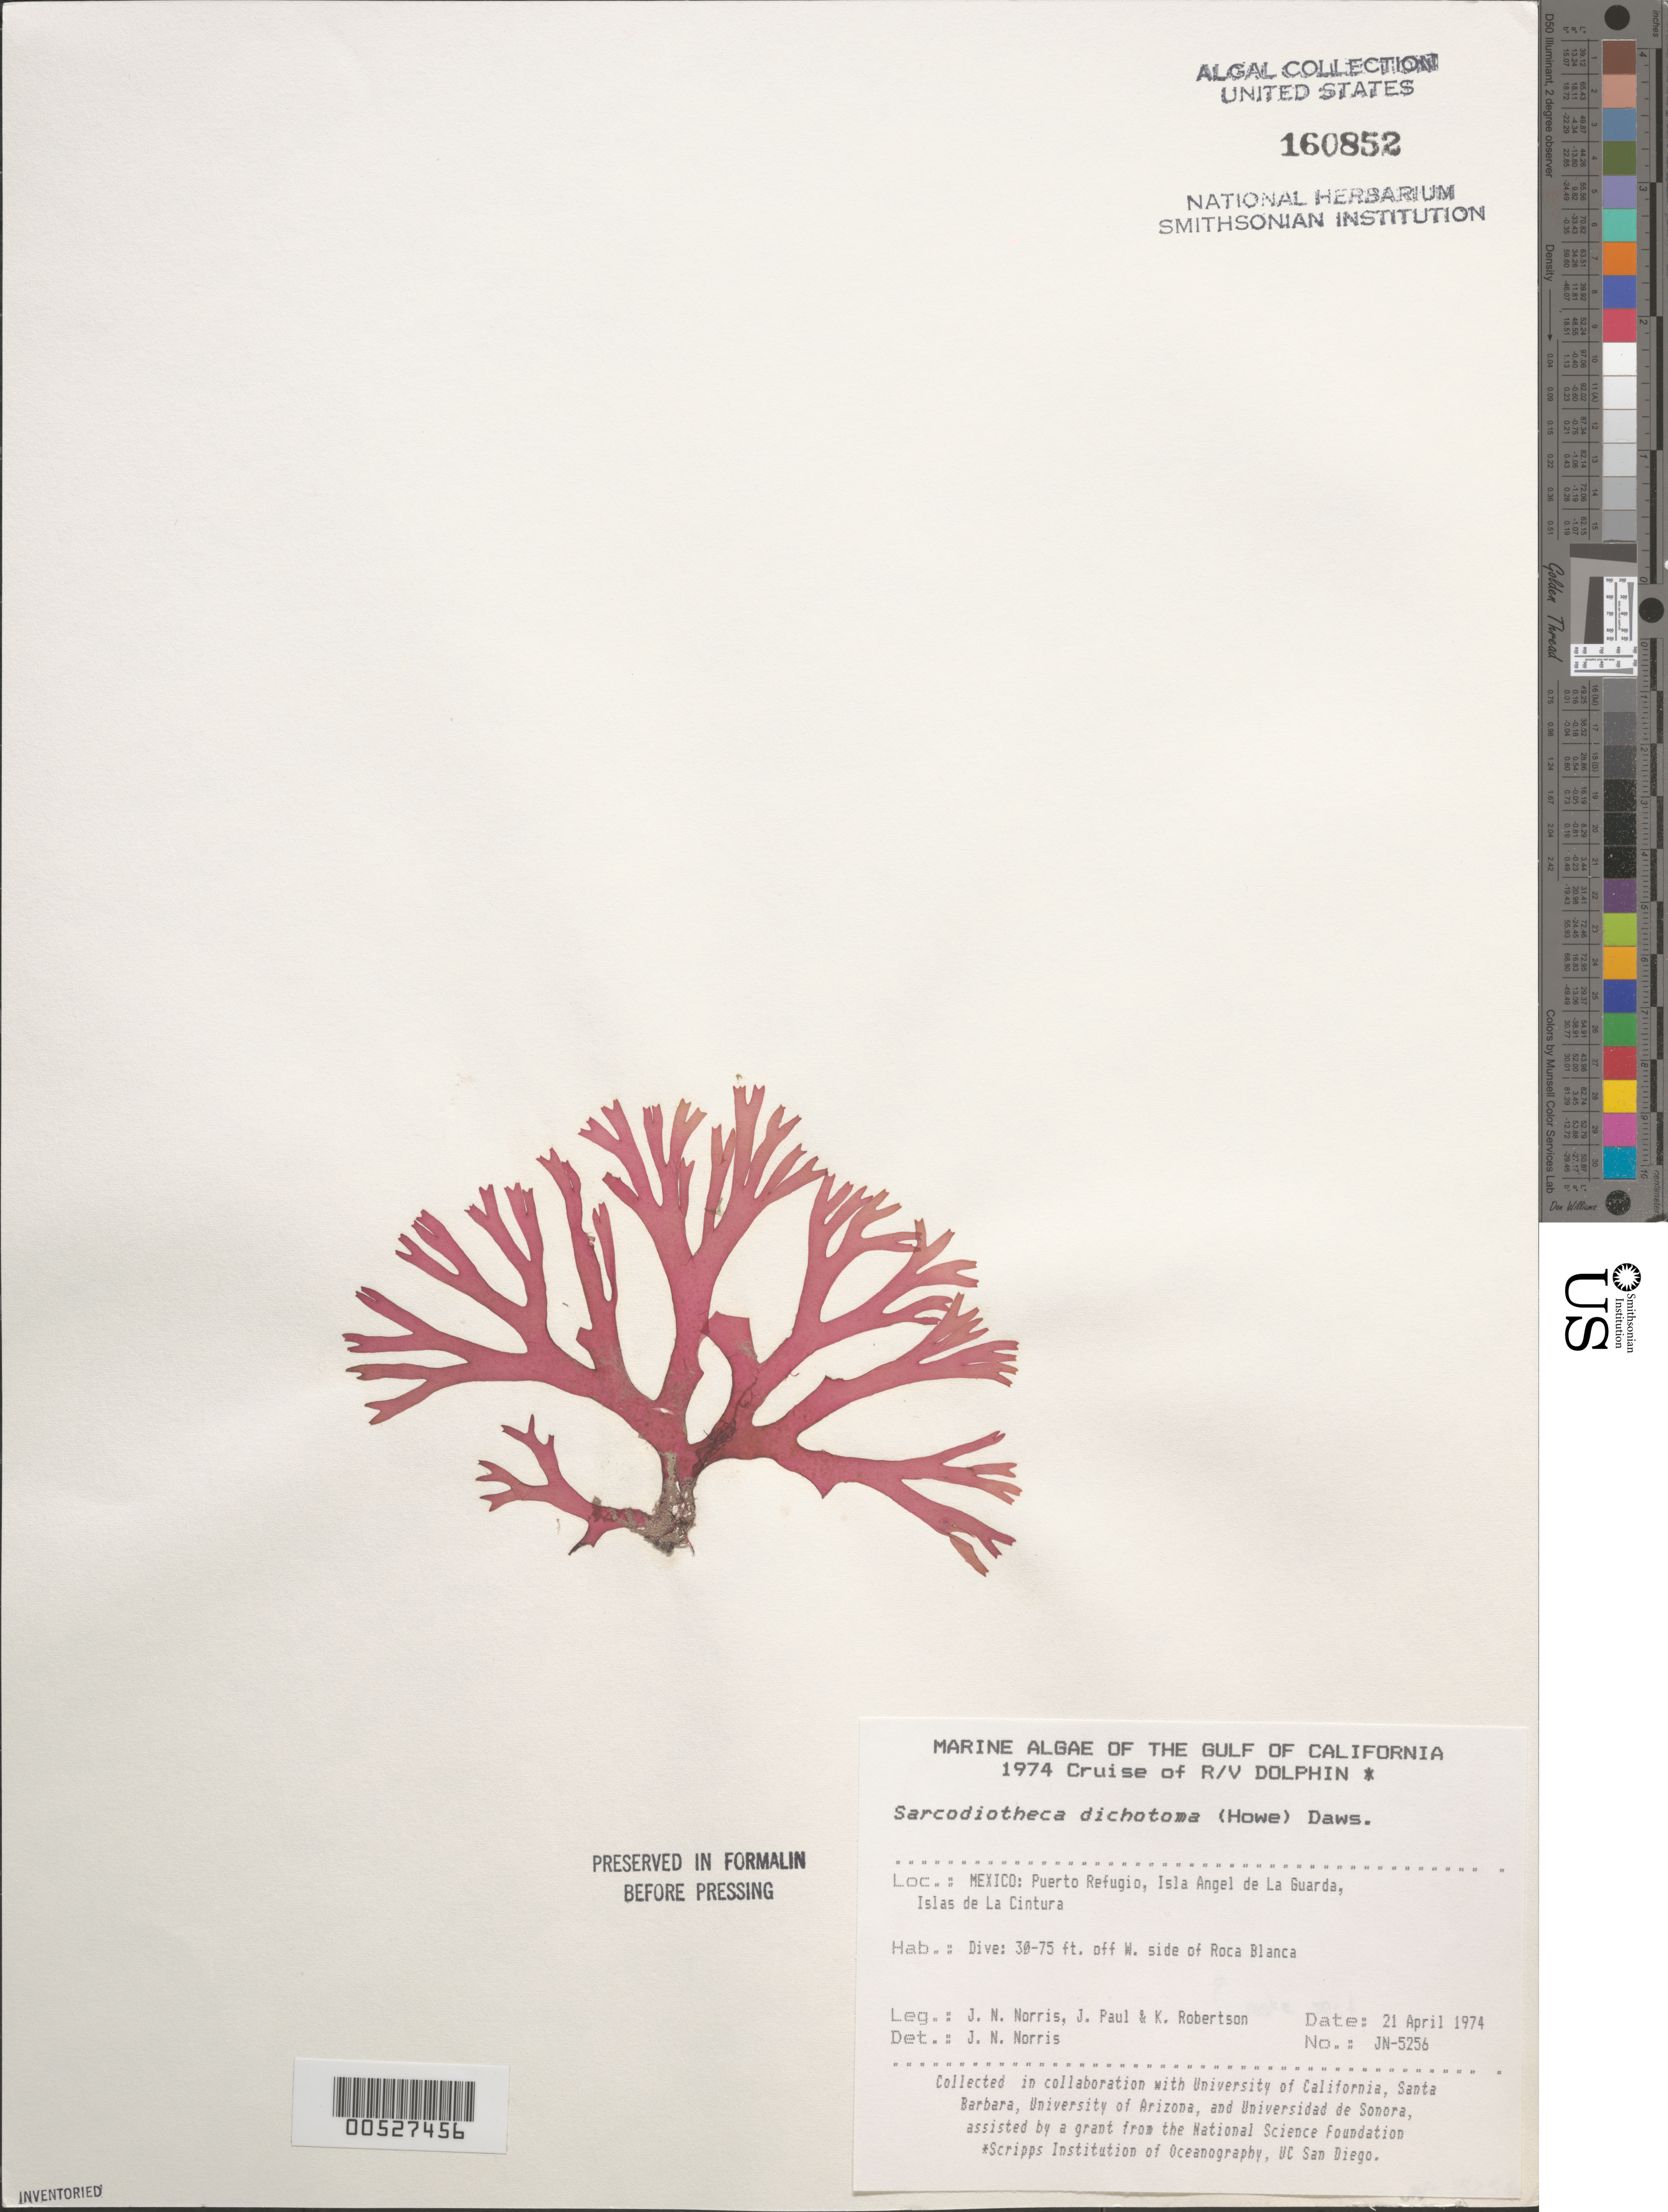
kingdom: Plantae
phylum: Rhodophyta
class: Florideophyceae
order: Gigartinales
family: Solieriaceae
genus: Sarcodiotheca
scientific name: Sarcodiotheca dichotoma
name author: (M. Howe) E.Y. Dawson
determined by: Norris, James N.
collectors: J. N. Norris, J. Paul & K. Robertson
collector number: JN-5256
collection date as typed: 21 Apr 1974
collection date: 1974-04-21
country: Mexico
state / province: Baja California Norte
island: Isla Angel de la Guarda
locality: Roca Blanca, Puerto Refugio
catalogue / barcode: US 160852